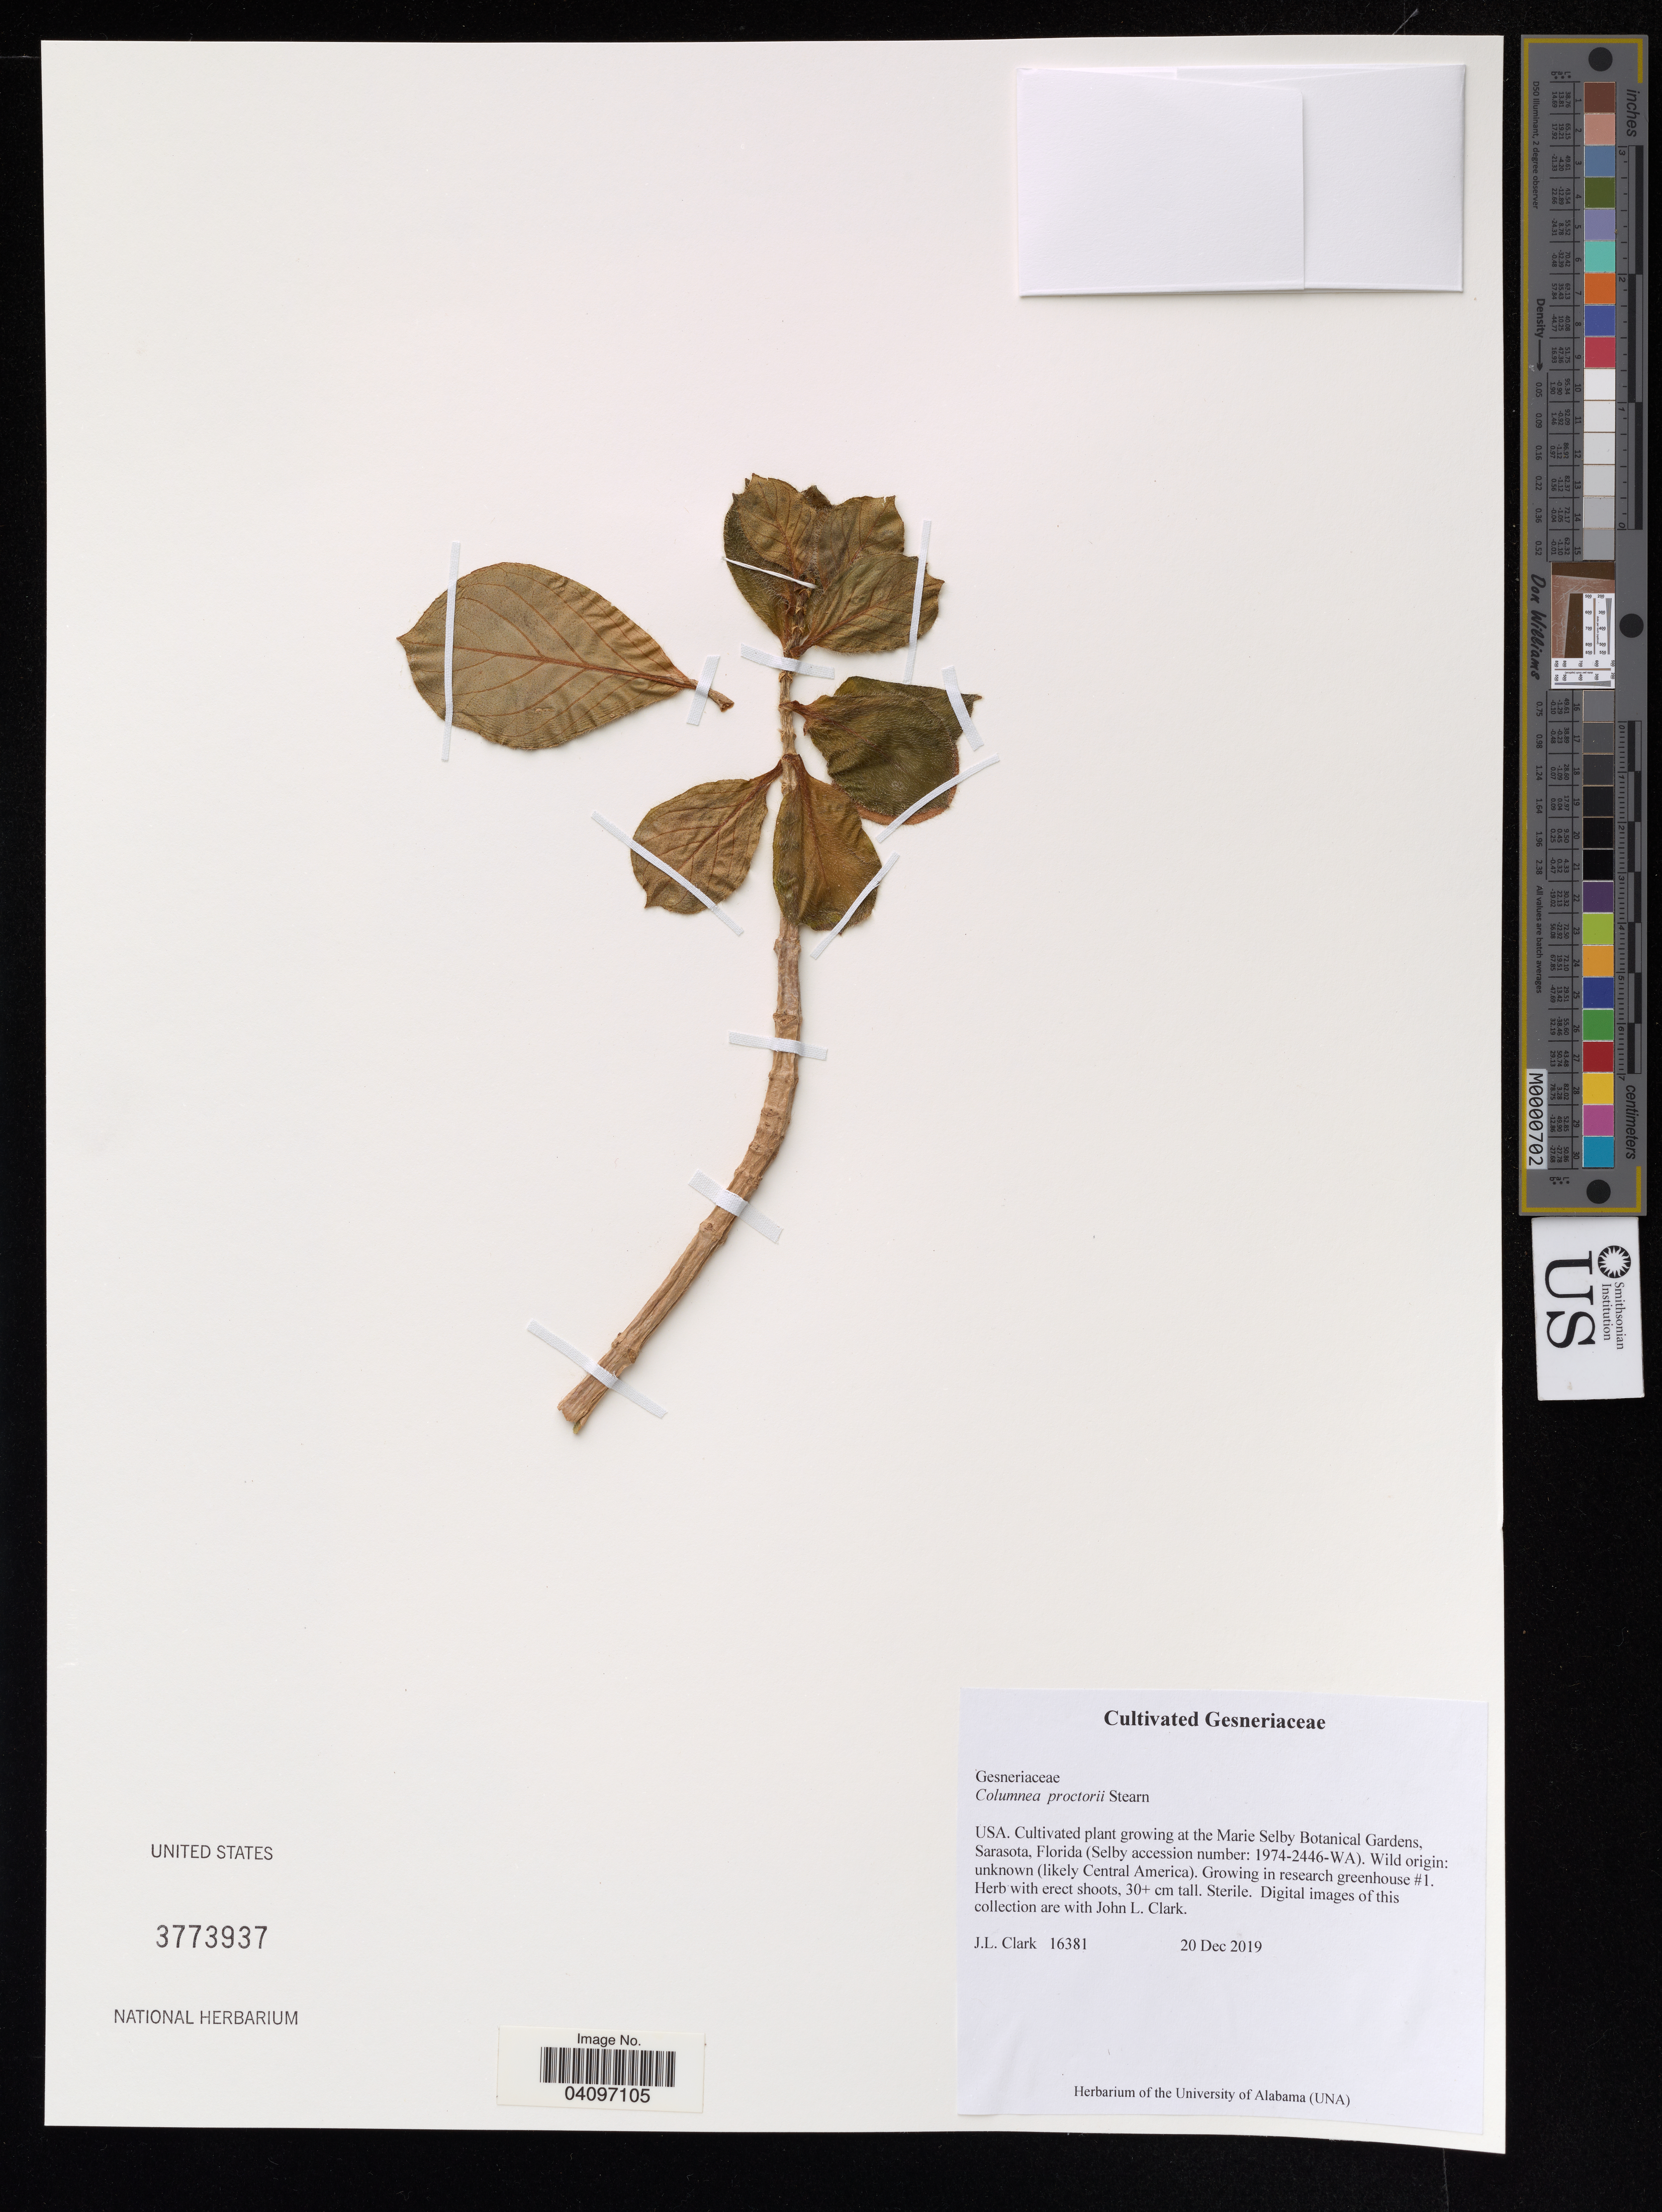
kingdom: Plantae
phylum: Tracheophyta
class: Magnoliopsida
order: Lamiales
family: Gesneriaceae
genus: Columnea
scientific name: Columnea proctorii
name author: Stearn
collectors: J. Clark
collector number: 16381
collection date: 2019-12-20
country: United States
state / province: Florida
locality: Marie Selby Botanical Gardens, Sarasota.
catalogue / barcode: US 3773937